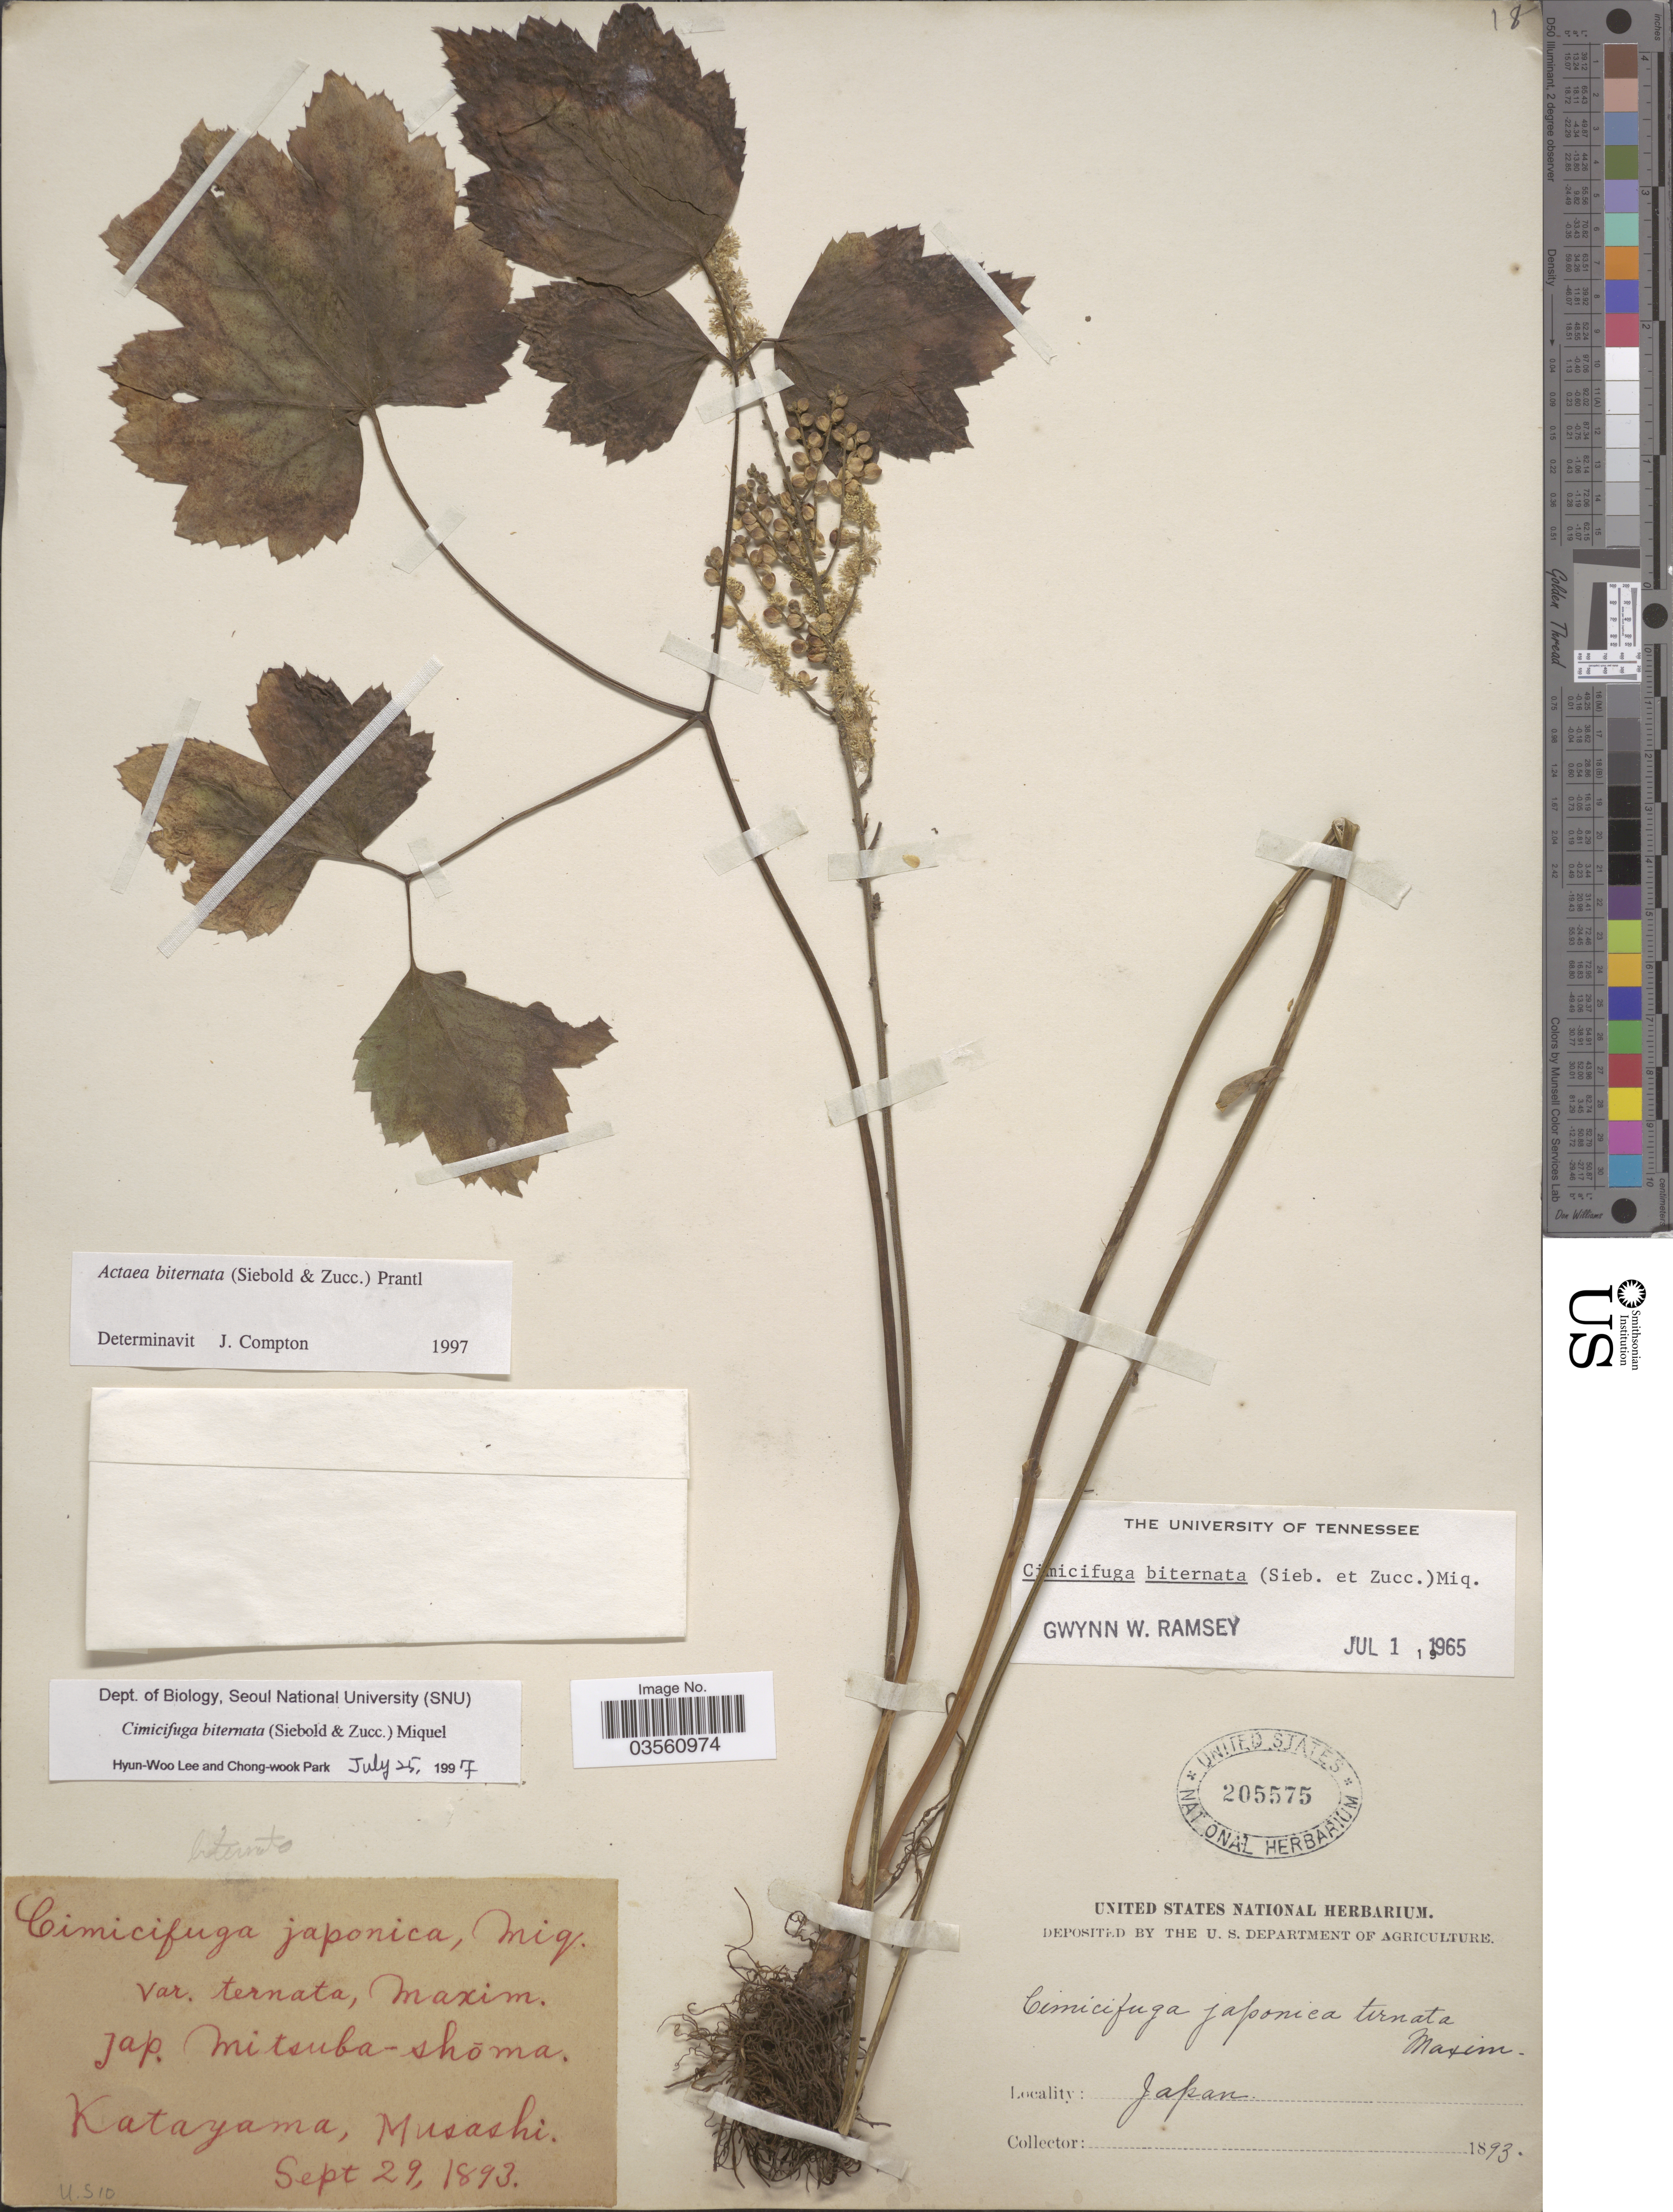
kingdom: Plantae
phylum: Tracheophyta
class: Magnoliopsida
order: Ranunculales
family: Ranunculaceae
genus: Actaea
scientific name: Actaea biternata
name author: (Siebold & Zucc.) Prantl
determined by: Compton, J. A.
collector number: U.S10?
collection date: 1893-09-29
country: Japan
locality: Katayama, Musashi.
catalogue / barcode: US 205575